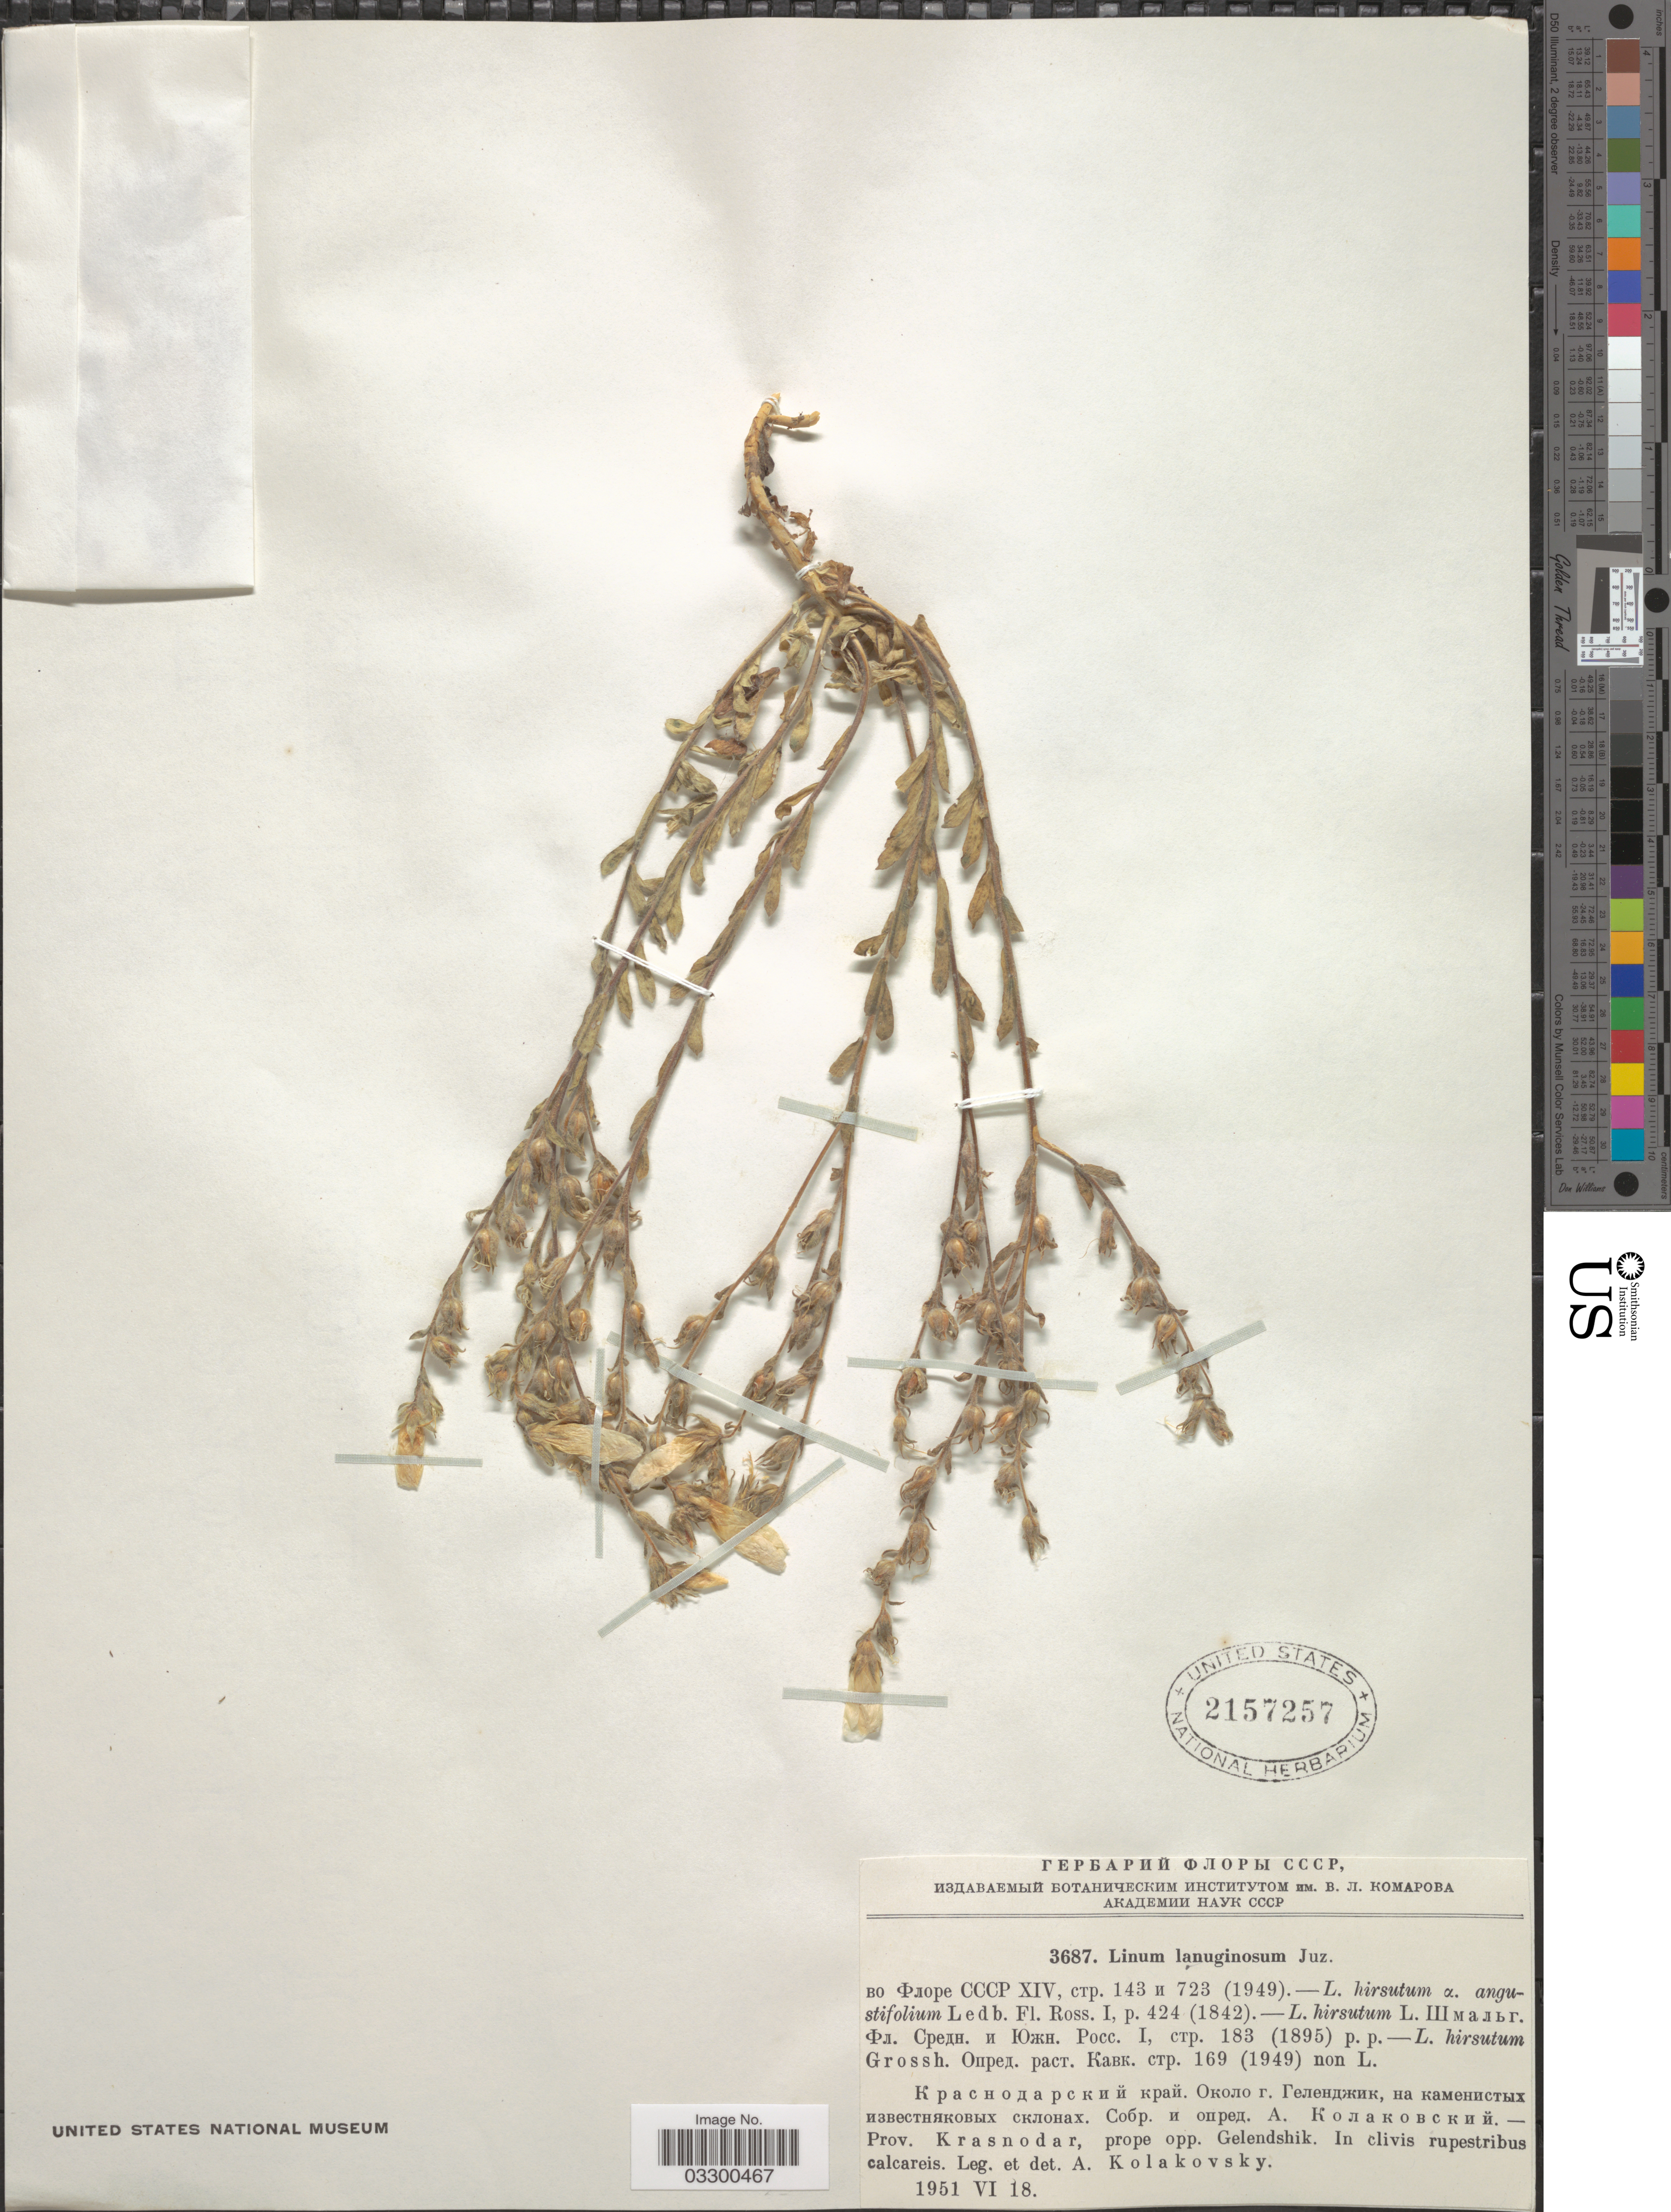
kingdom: Plantae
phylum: Tracheophyta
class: Magnoliopsida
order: Malpighiales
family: Linaceae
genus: Linum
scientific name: Linum lanuginosum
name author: Juz.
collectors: A. Kolakovsky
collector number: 3687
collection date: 1951-06-18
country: Russian Federation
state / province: Krasnodar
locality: Prope opp. Gelendshik. In clivis rupestribus calcareis.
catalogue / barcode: US 2157257